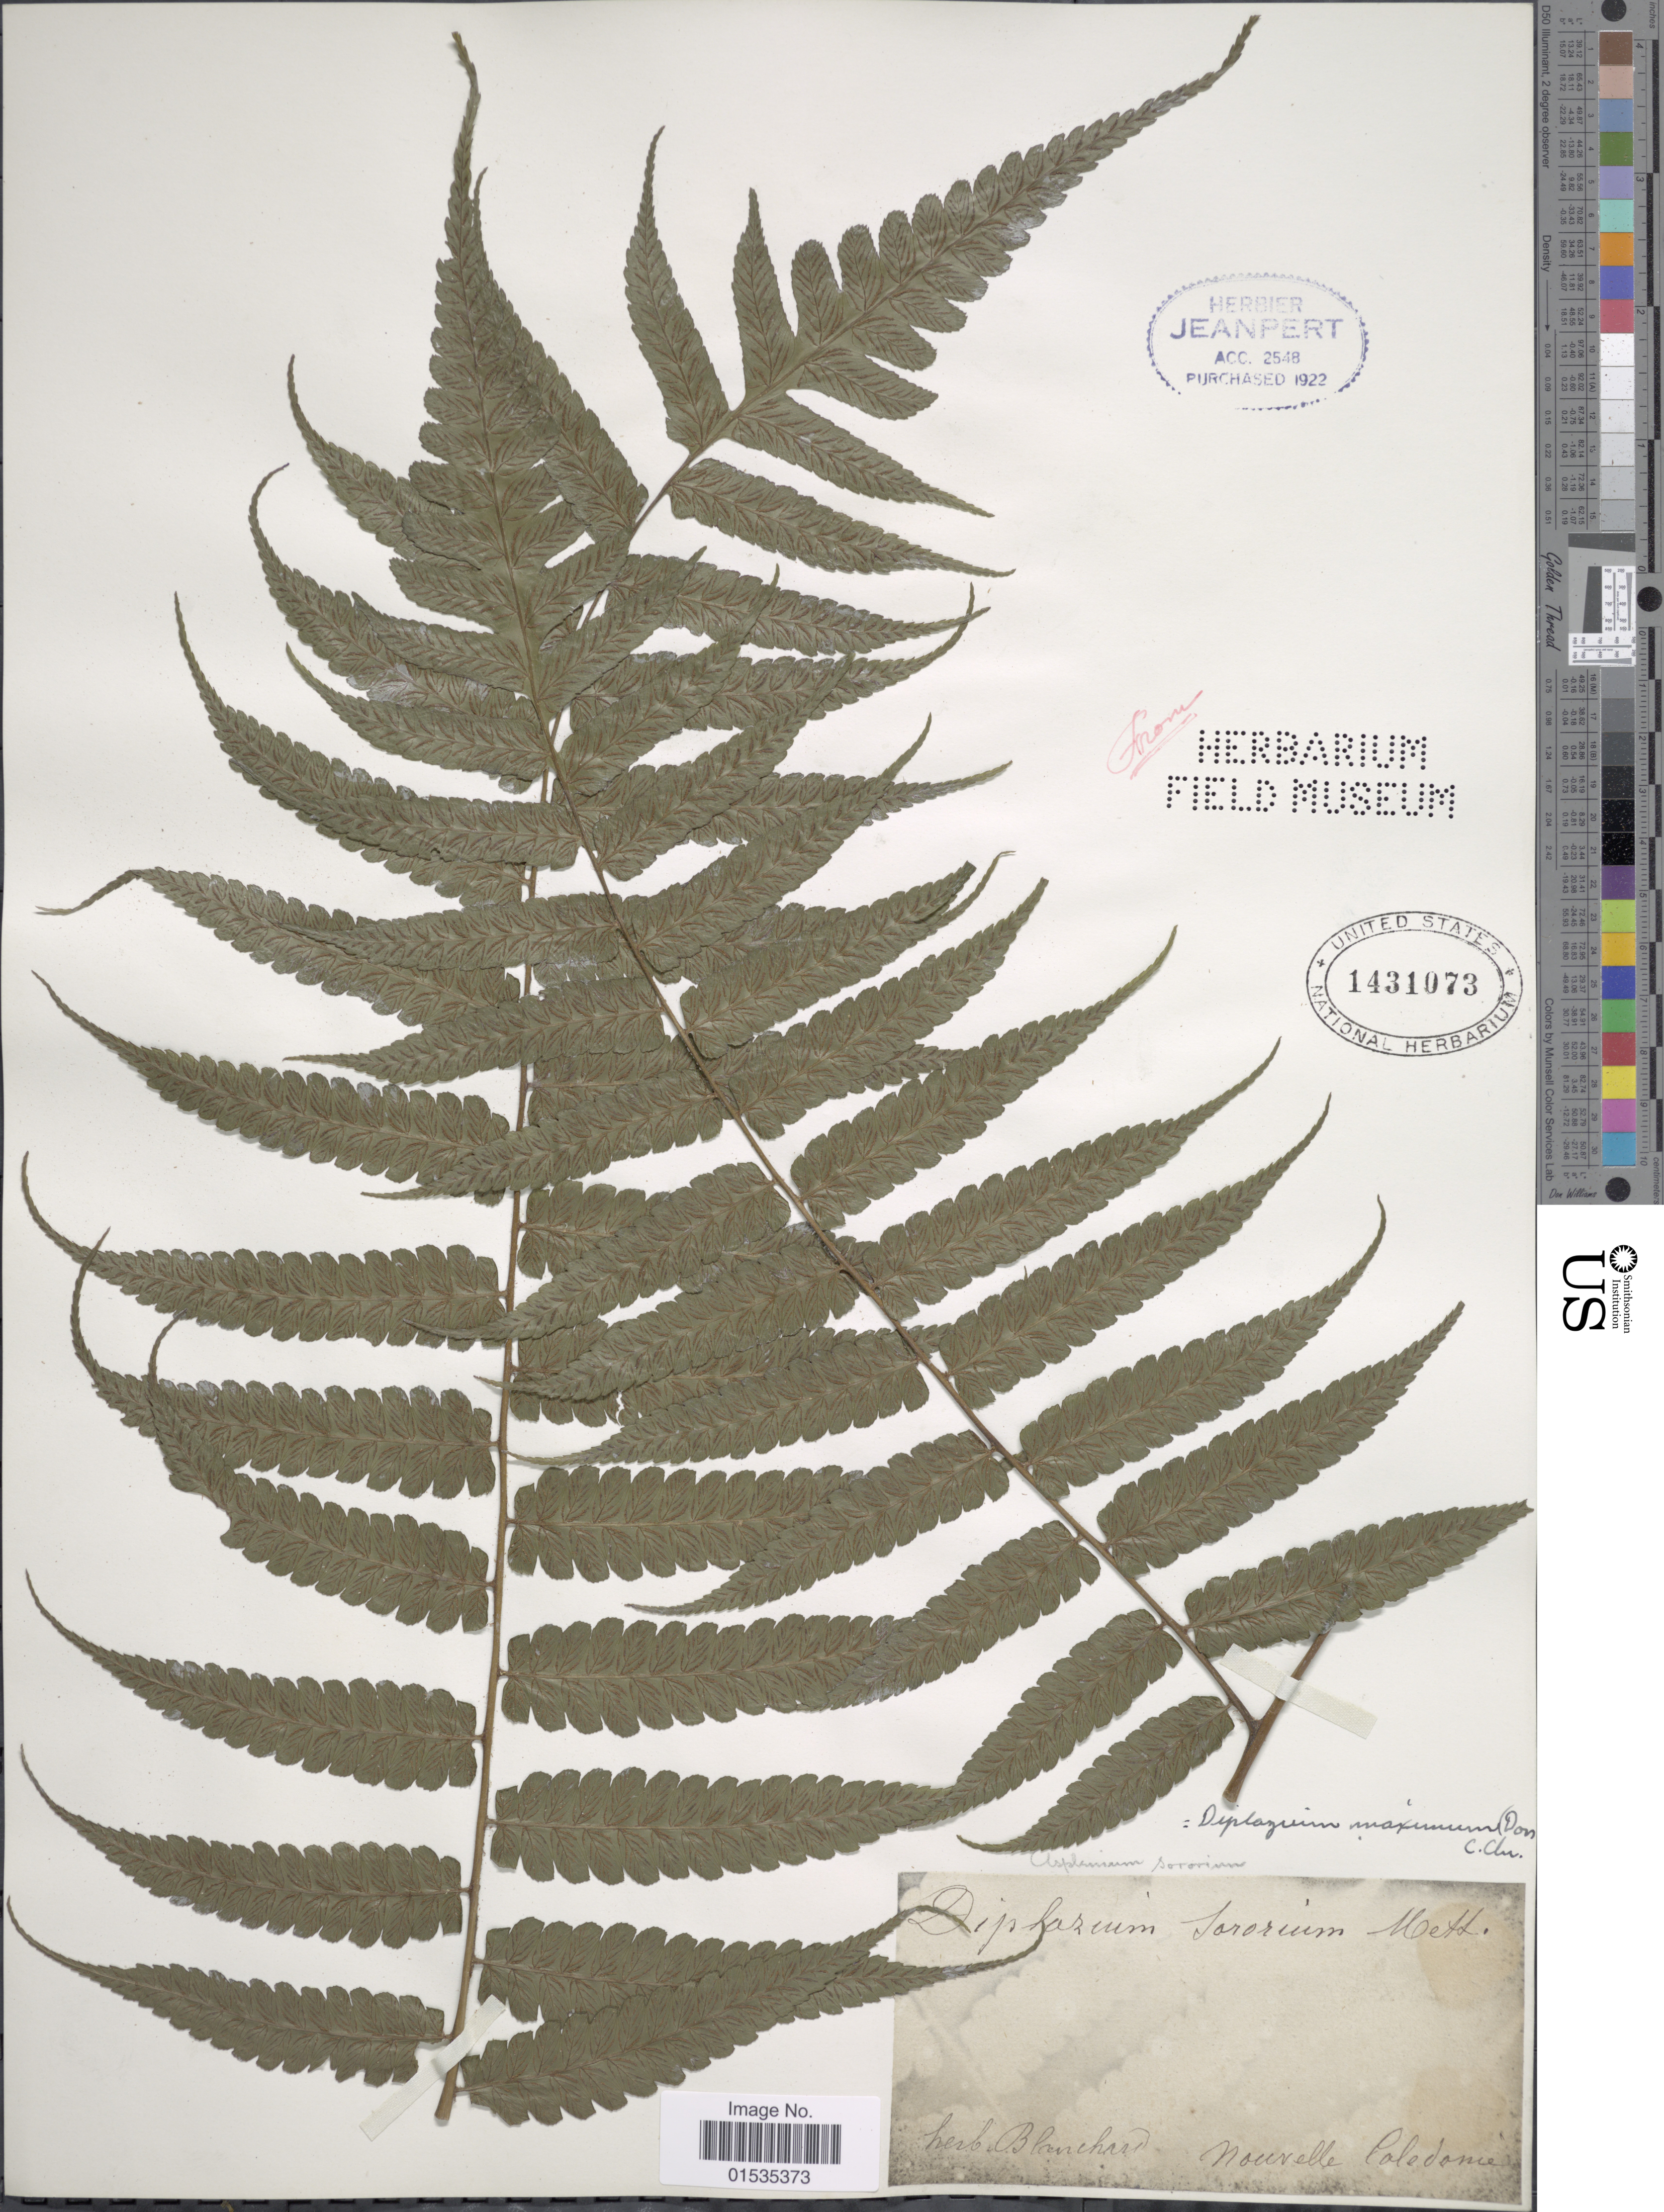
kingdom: Plantae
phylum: Tracheophyta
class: Polypodiopsida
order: Polypodiales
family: Athyriaceae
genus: Diplazium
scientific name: Diplazium dilatatum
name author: Blume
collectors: Blanchard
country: New Caledonia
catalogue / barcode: US 1431073